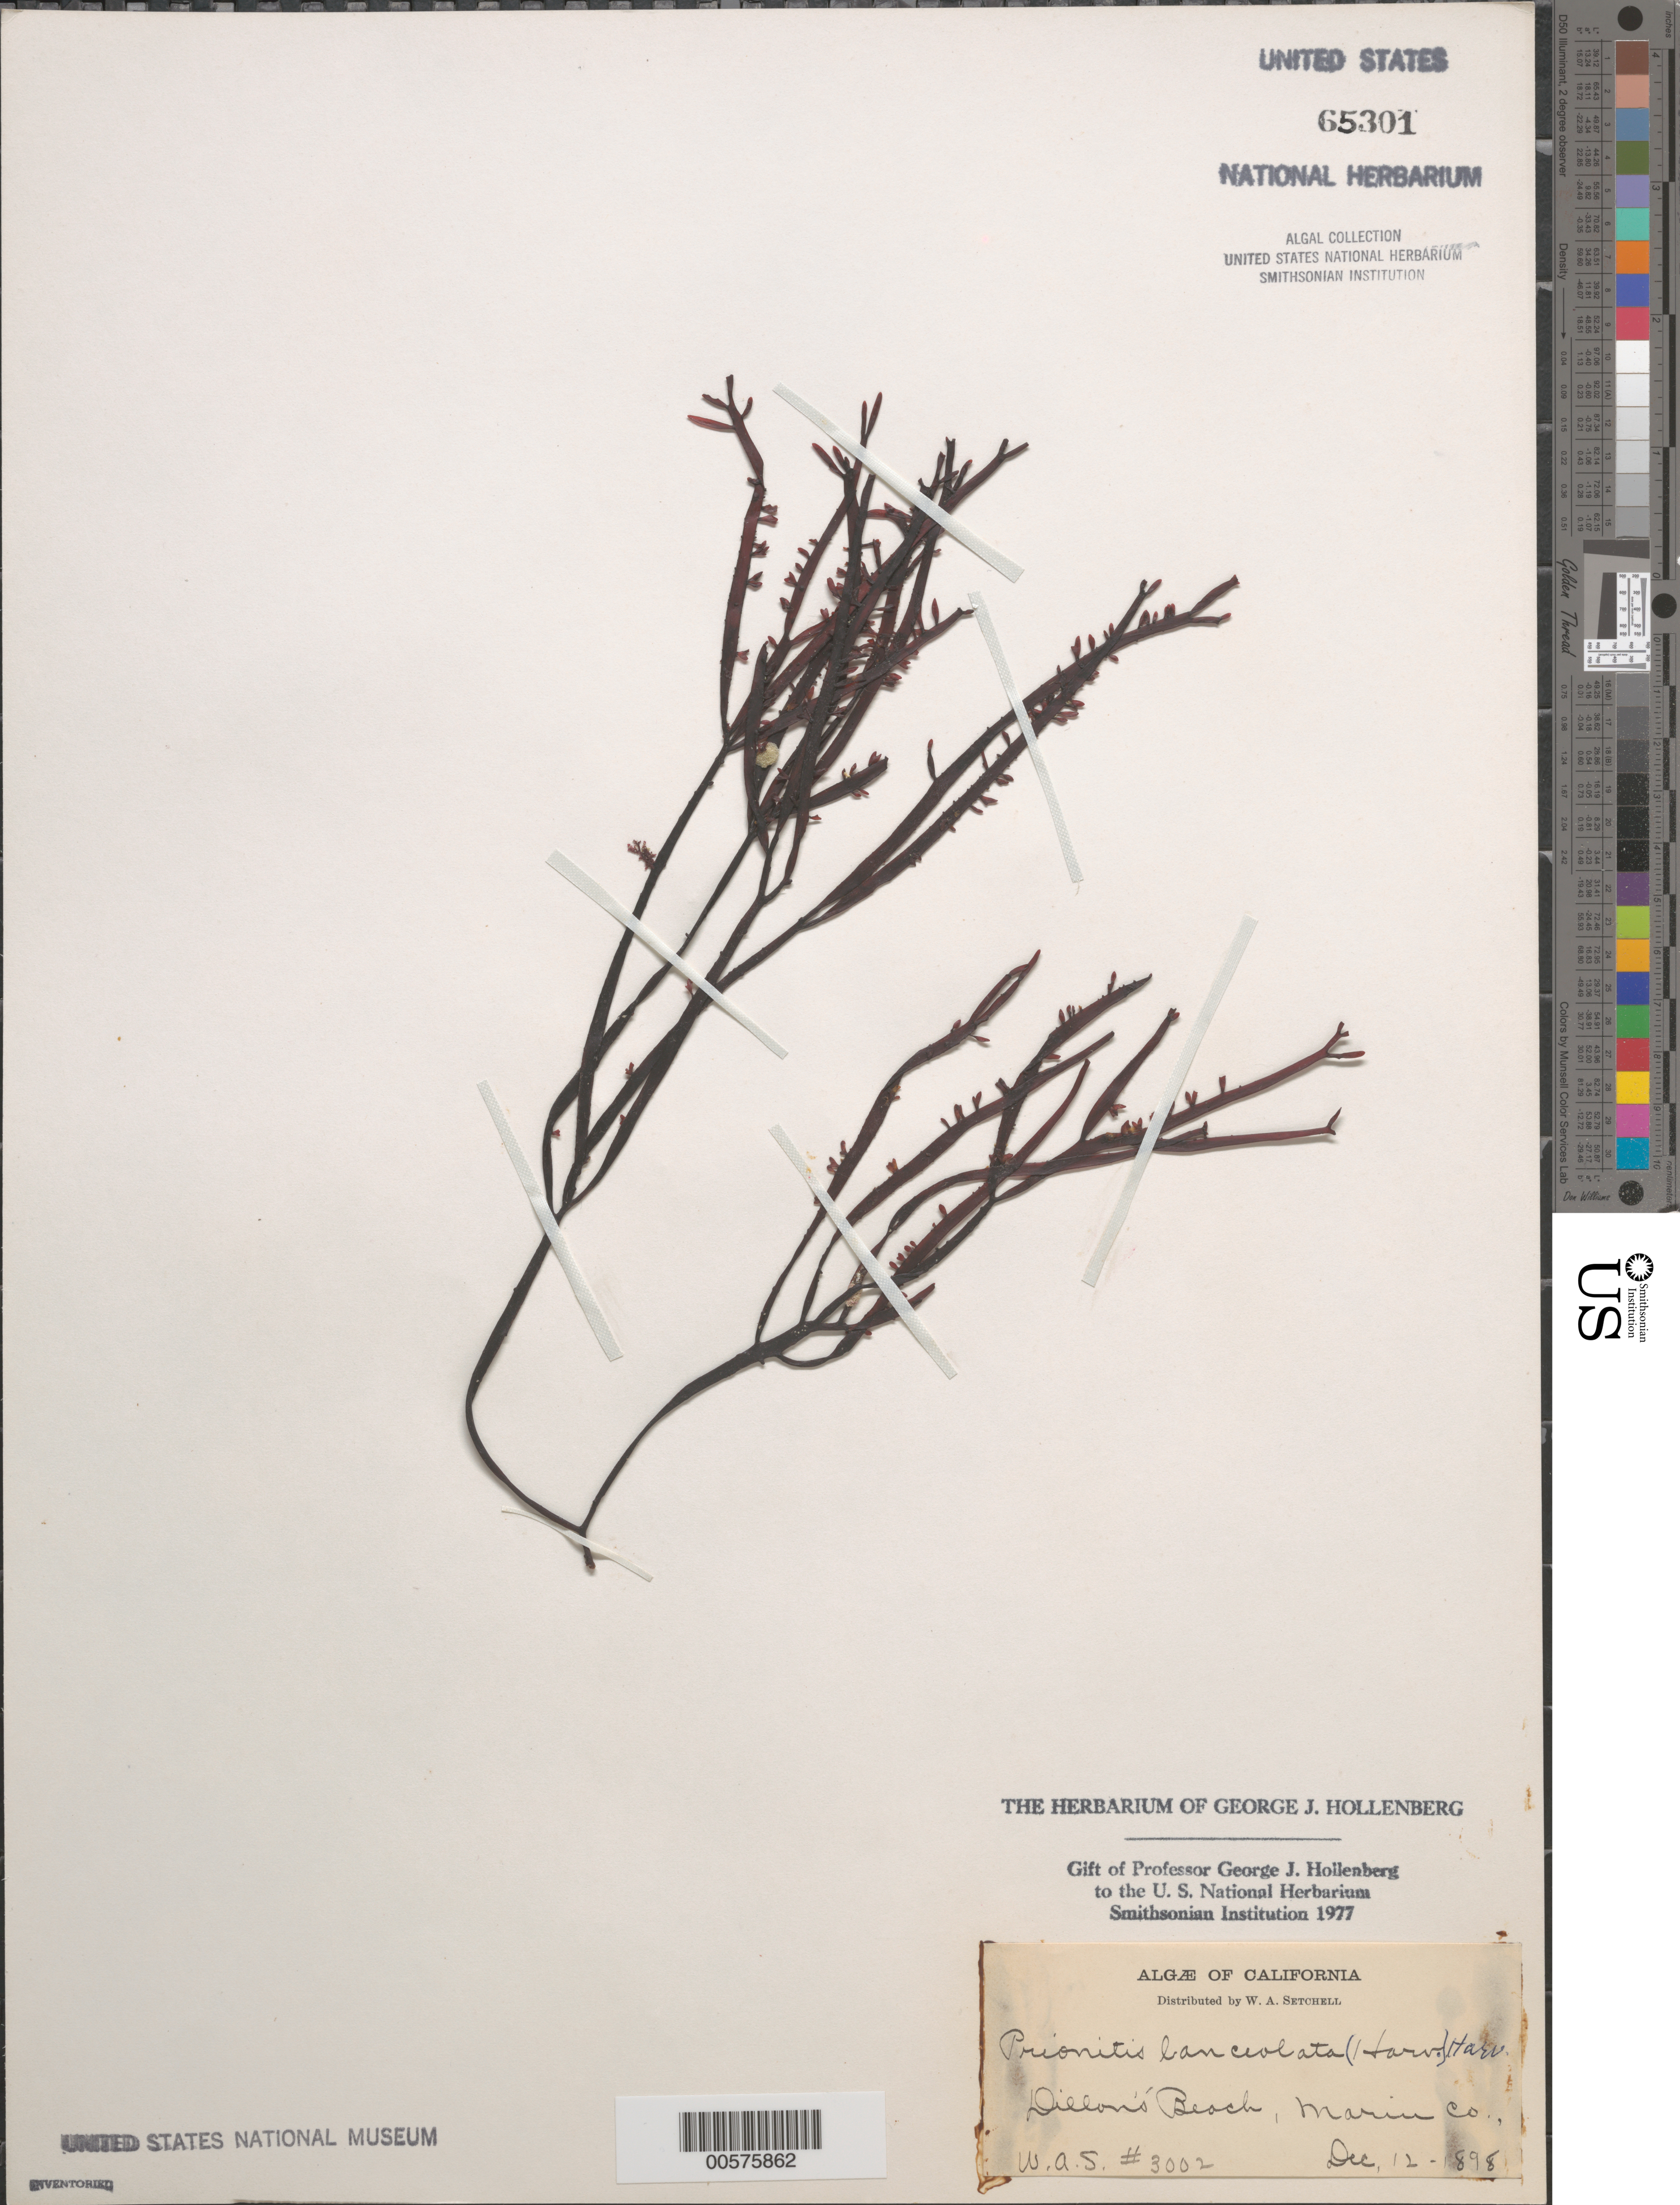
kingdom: Plantae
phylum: Rhodophyta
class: Florideophyceae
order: Cryptonemiales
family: Cryptonemiaceae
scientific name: Prionitis lanceolata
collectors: W. Setchell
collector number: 3002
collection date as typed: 12 Dec 1898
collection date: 1898-12-12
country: United States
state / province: California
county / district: Marin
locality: Dillons Beach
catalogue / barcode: US 65301